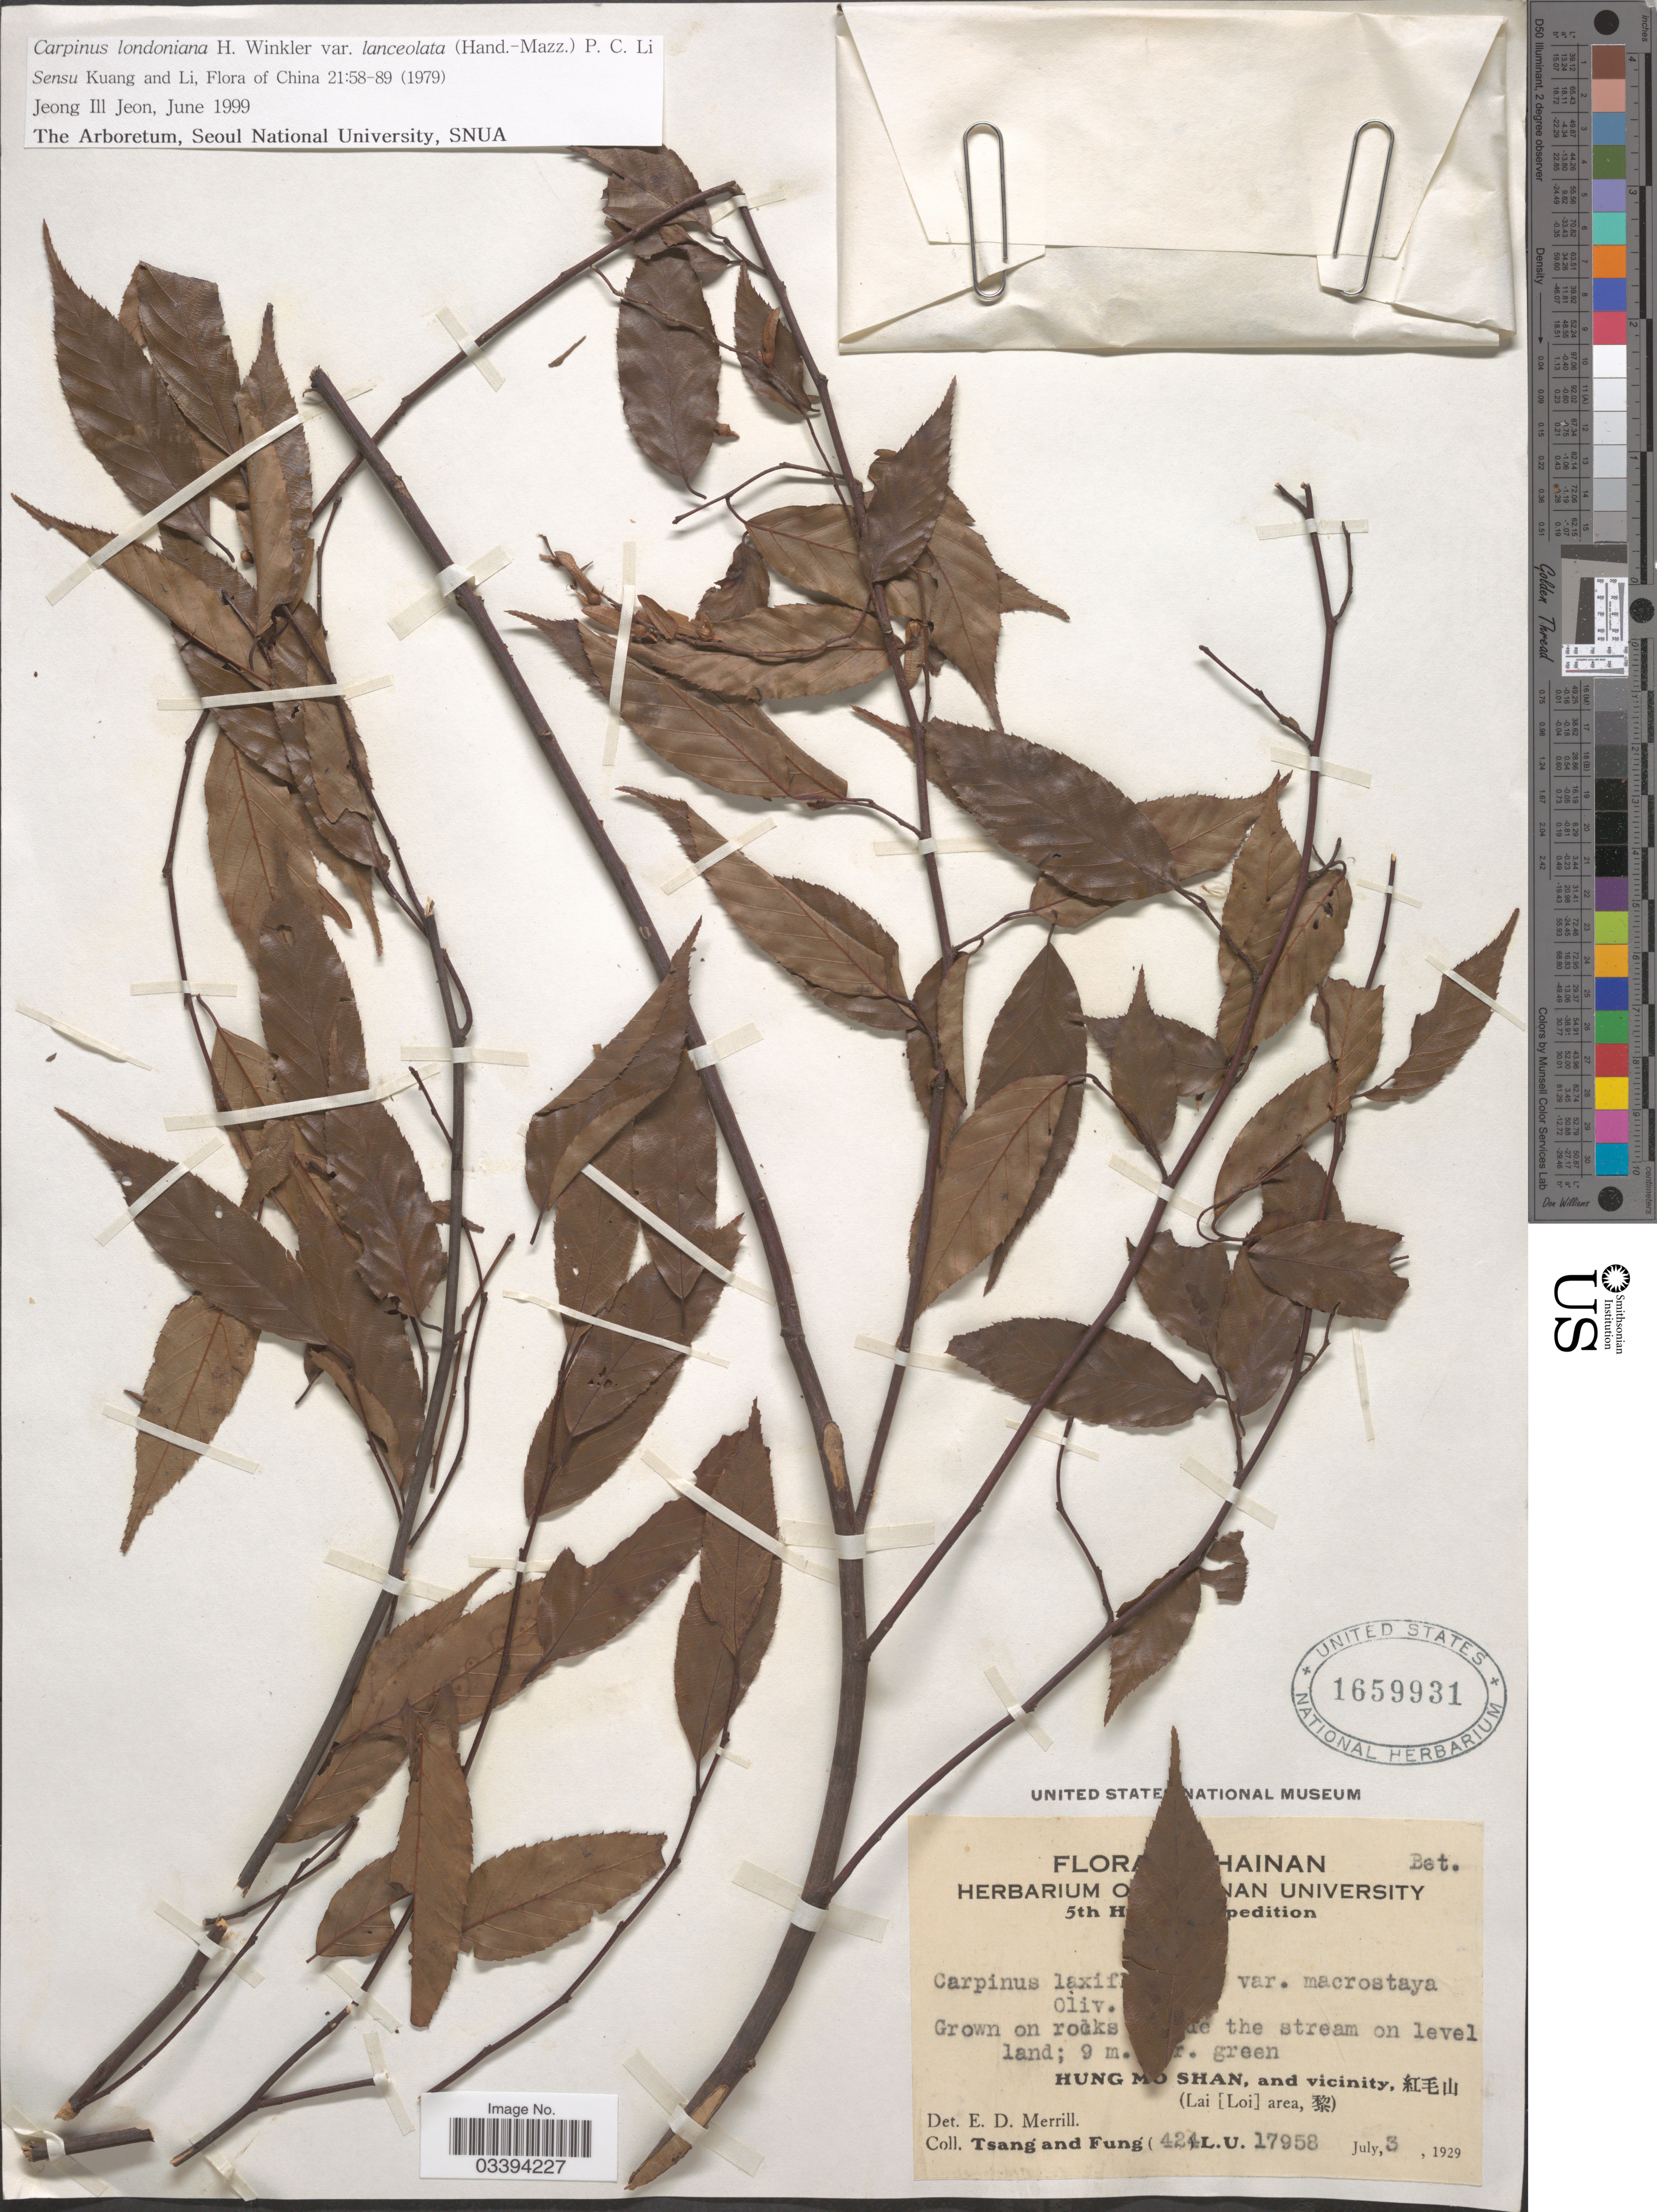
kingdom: Plantae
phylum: Tracheophyta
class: Magnoliopsida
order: Fagales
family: Betulaceae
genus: Carpinus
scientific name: Carpinus londoniana var. lanceolata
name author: P.C. Li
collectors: -. T'sang & Fung, --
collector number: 424L.U. 17958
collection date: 1929-07-03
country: Myanmar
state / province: Shan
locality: Hainan. Hung Mo Shan, and vicinity, [Foreign script] (Lai [Loi] area, [Foreign script]).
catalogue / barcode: US 1659931